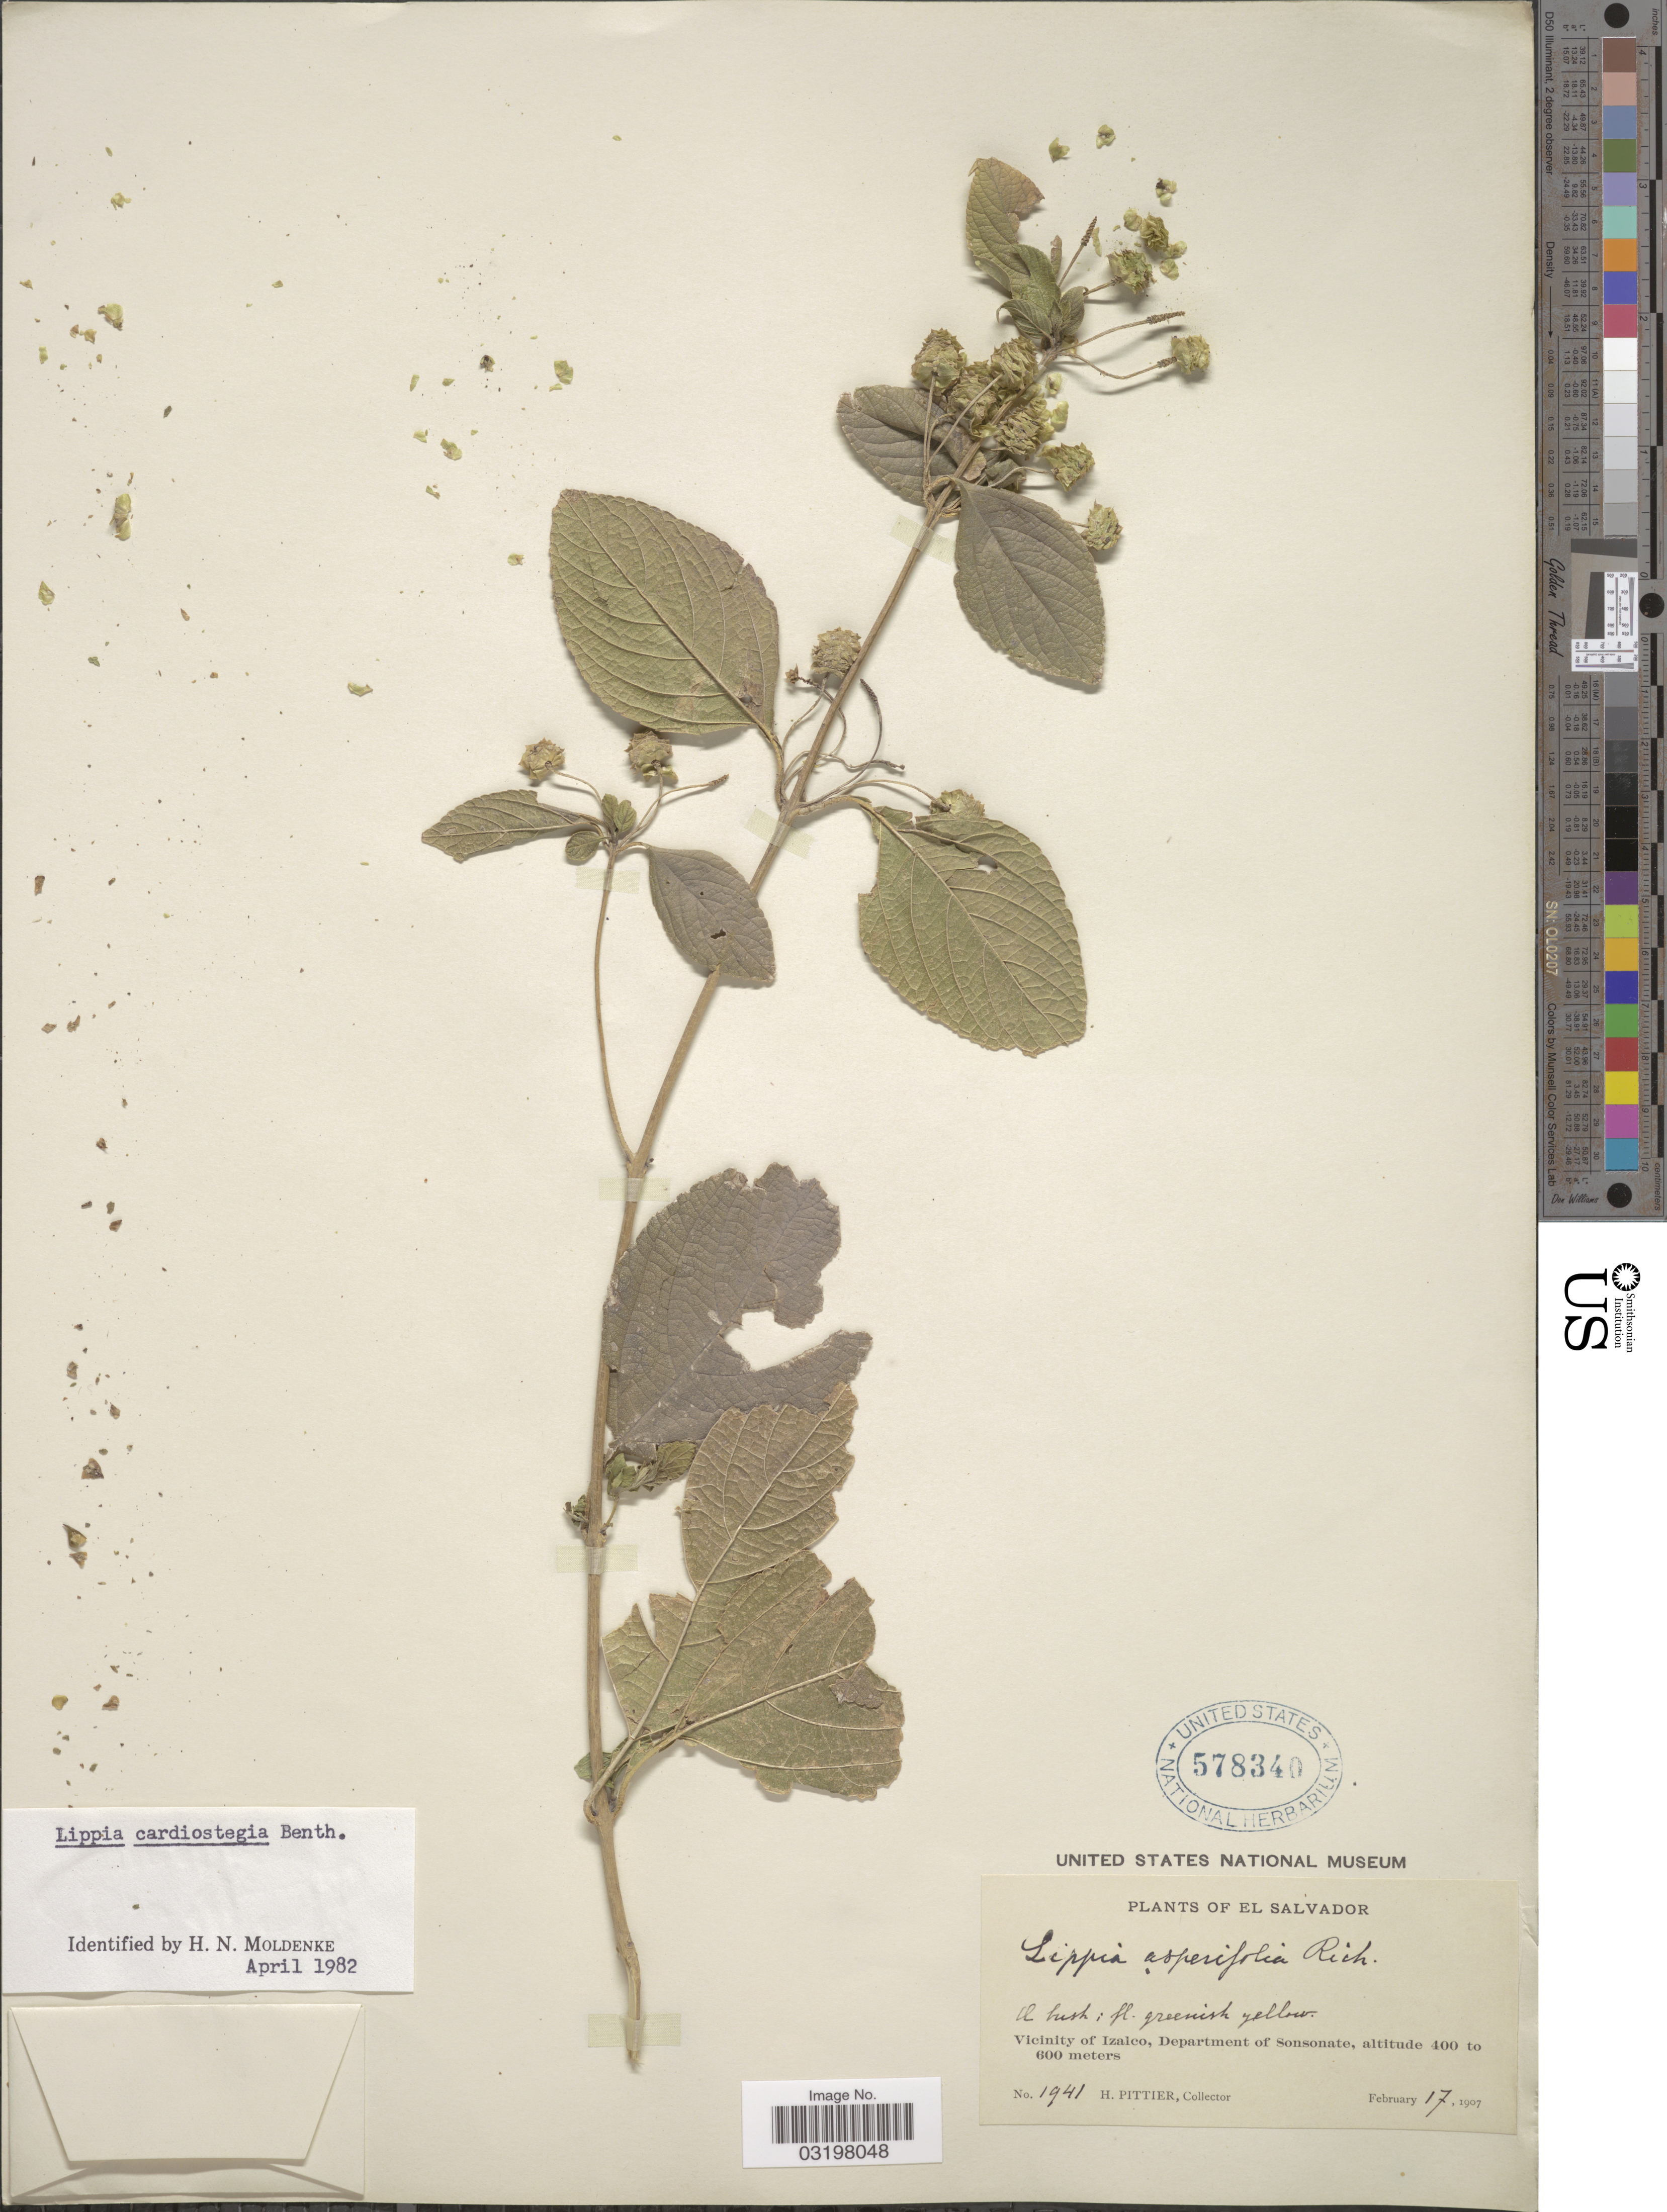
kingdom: Plantae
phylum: Tracheophyta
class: Magnoliopsida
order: Lamiales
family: Verbenaceae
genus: Lippia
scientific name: Lippia cardiostegia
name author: Benth.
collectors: H. F. Pittier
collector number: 1941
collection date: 1907-02-17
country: El Salvador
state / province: Sonsonate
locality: Vicinity of Izalco, Department of Sonsonate.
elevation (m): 400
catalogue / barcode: US 578340